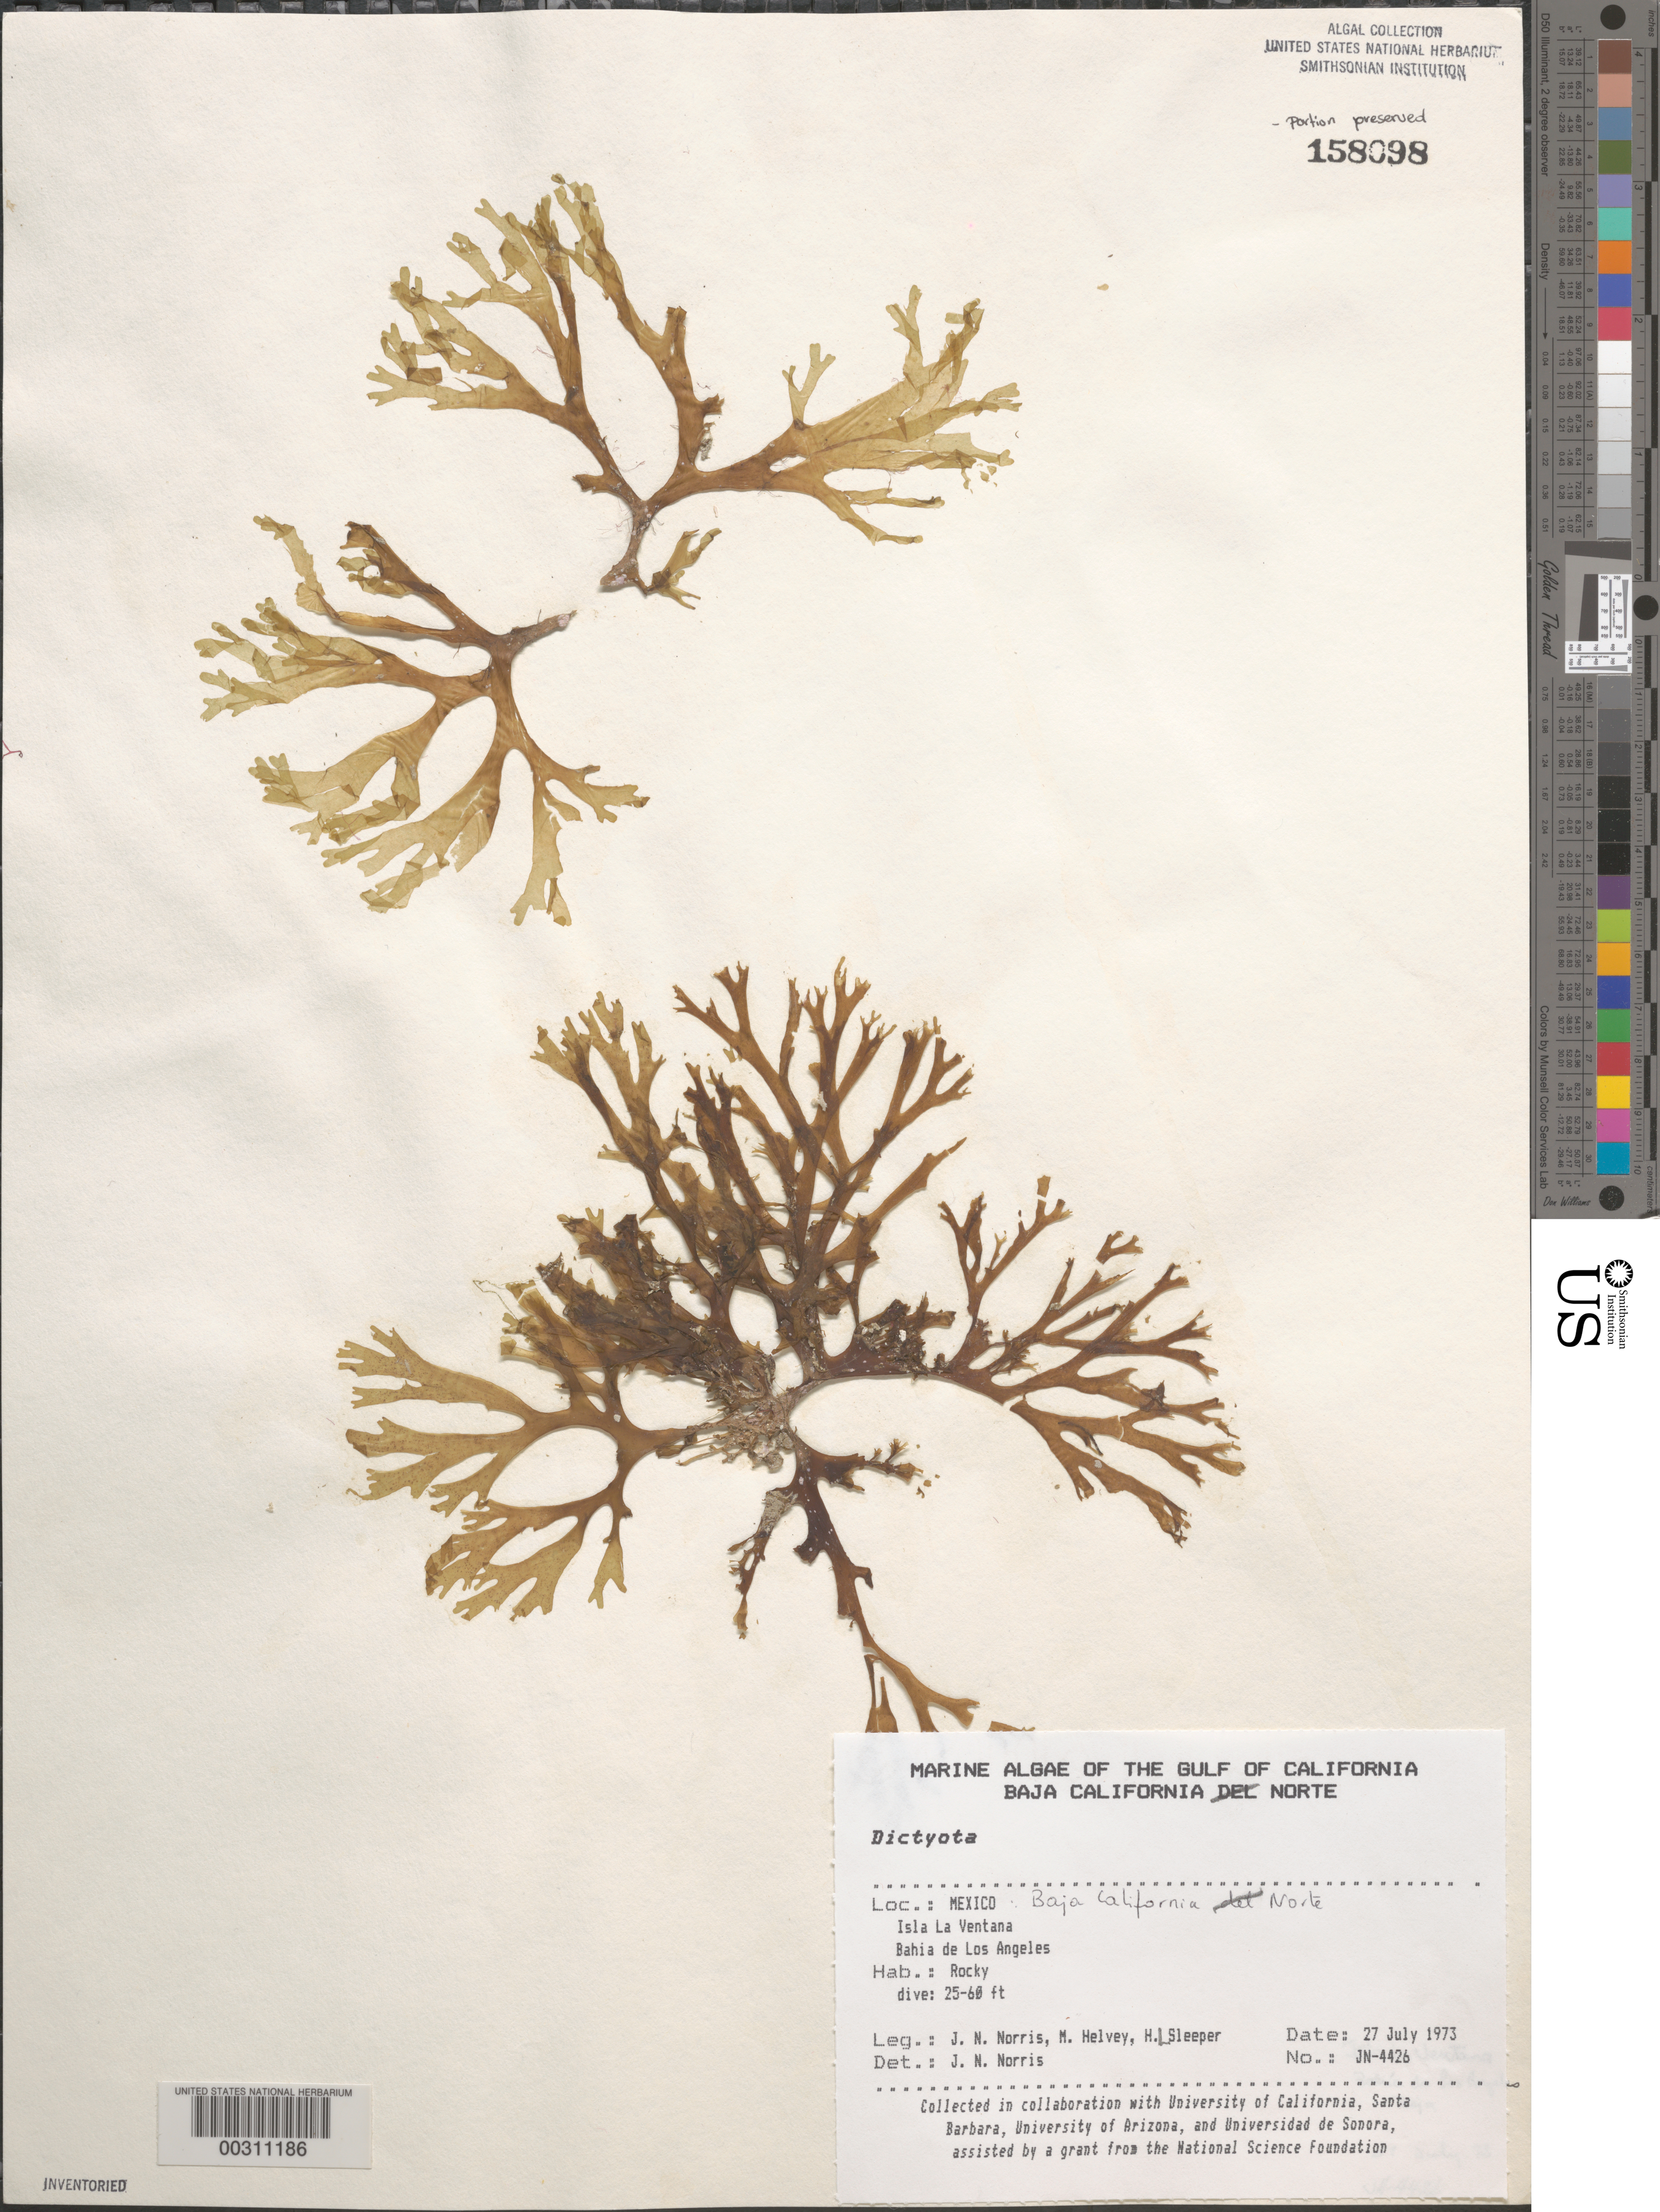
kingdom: Chromista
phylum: Ochrophyta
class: Phaeophyceae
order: Dictyotales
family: Dictyotaceae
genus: Dictyota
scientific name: Dictyota sp.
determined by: Norris, James N.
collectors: J. N. Norris, M. Helvey & H. Sleeper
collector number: JN-4426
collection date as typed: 27 Jul 1973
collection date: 1973-07-27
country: Mexico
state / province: Baja California Norte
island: Isla la Ventana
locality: Bahia de Los Angeles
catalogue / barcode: US 158098